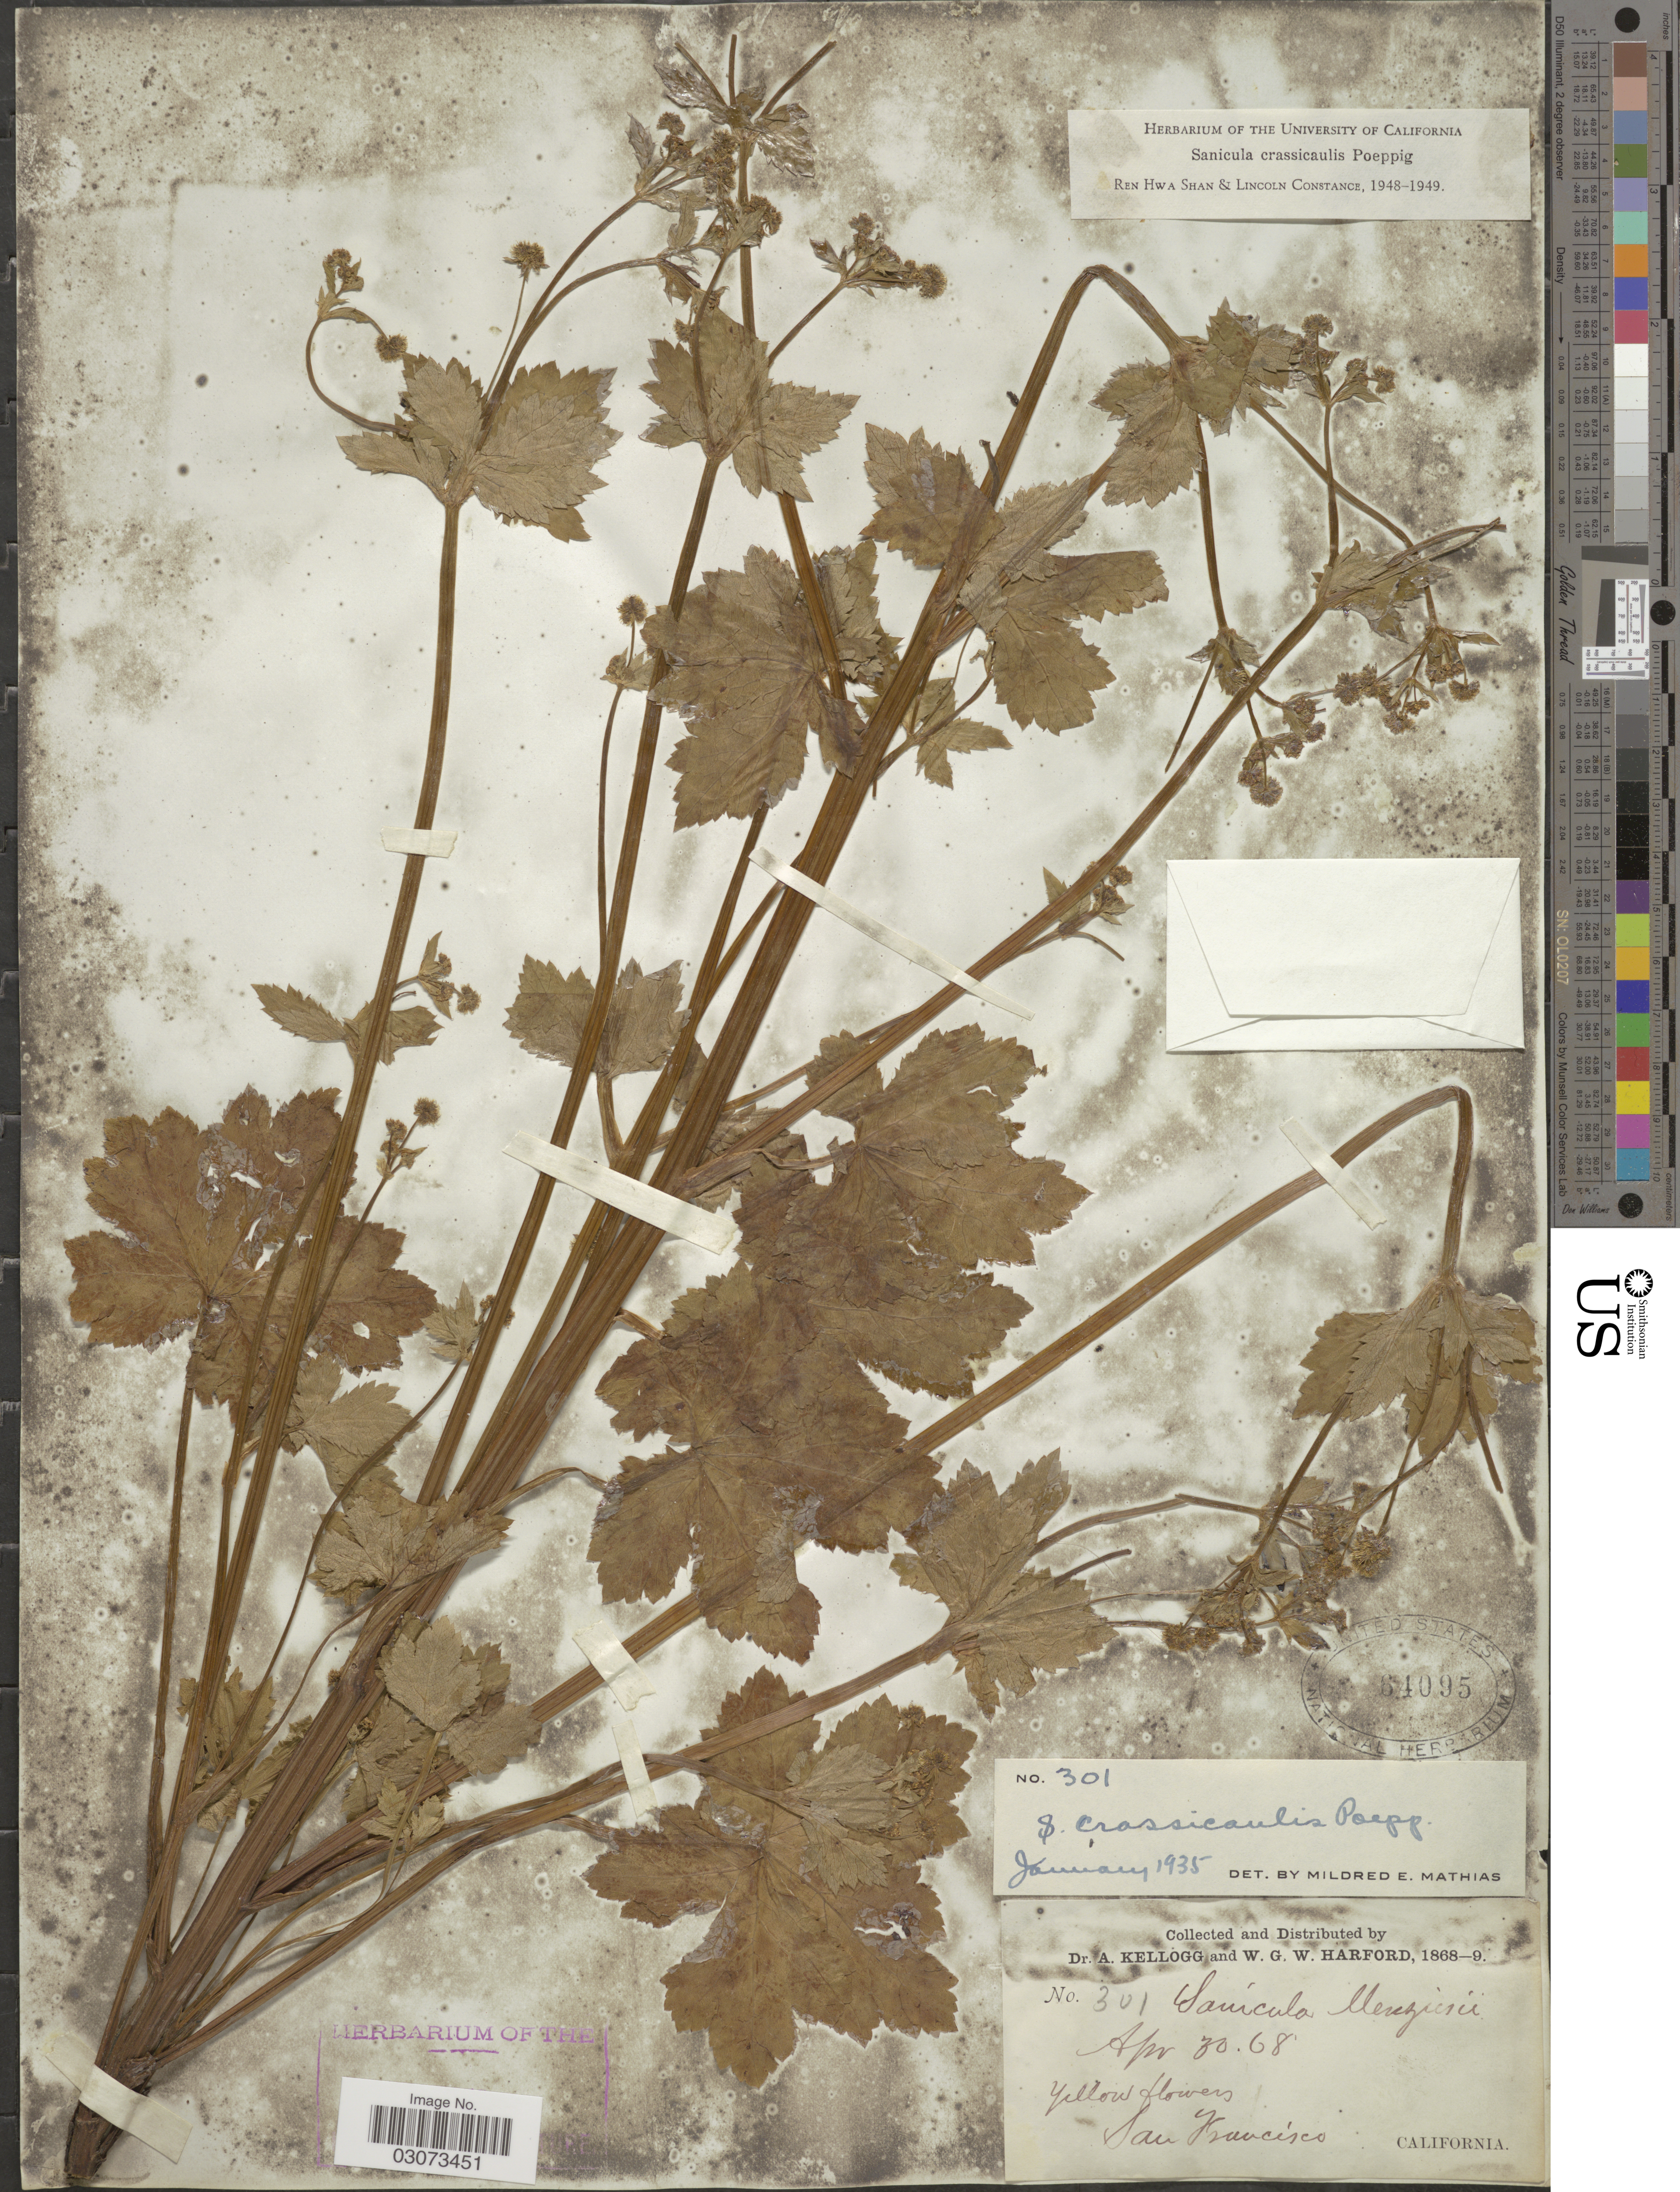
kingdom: Plantae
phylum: Tracheophyta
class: Magnoliopsida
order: Apiales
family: Apiaceae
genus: Sanicula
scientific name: Sanicula crassicaulis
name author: Poepp. ex DC.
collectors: A. Kellogg & W. G. W. Harford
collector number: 301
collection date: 1868-04-30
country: United States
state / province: California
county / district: San Francisco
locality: San Francisco.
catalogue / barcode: US 64095